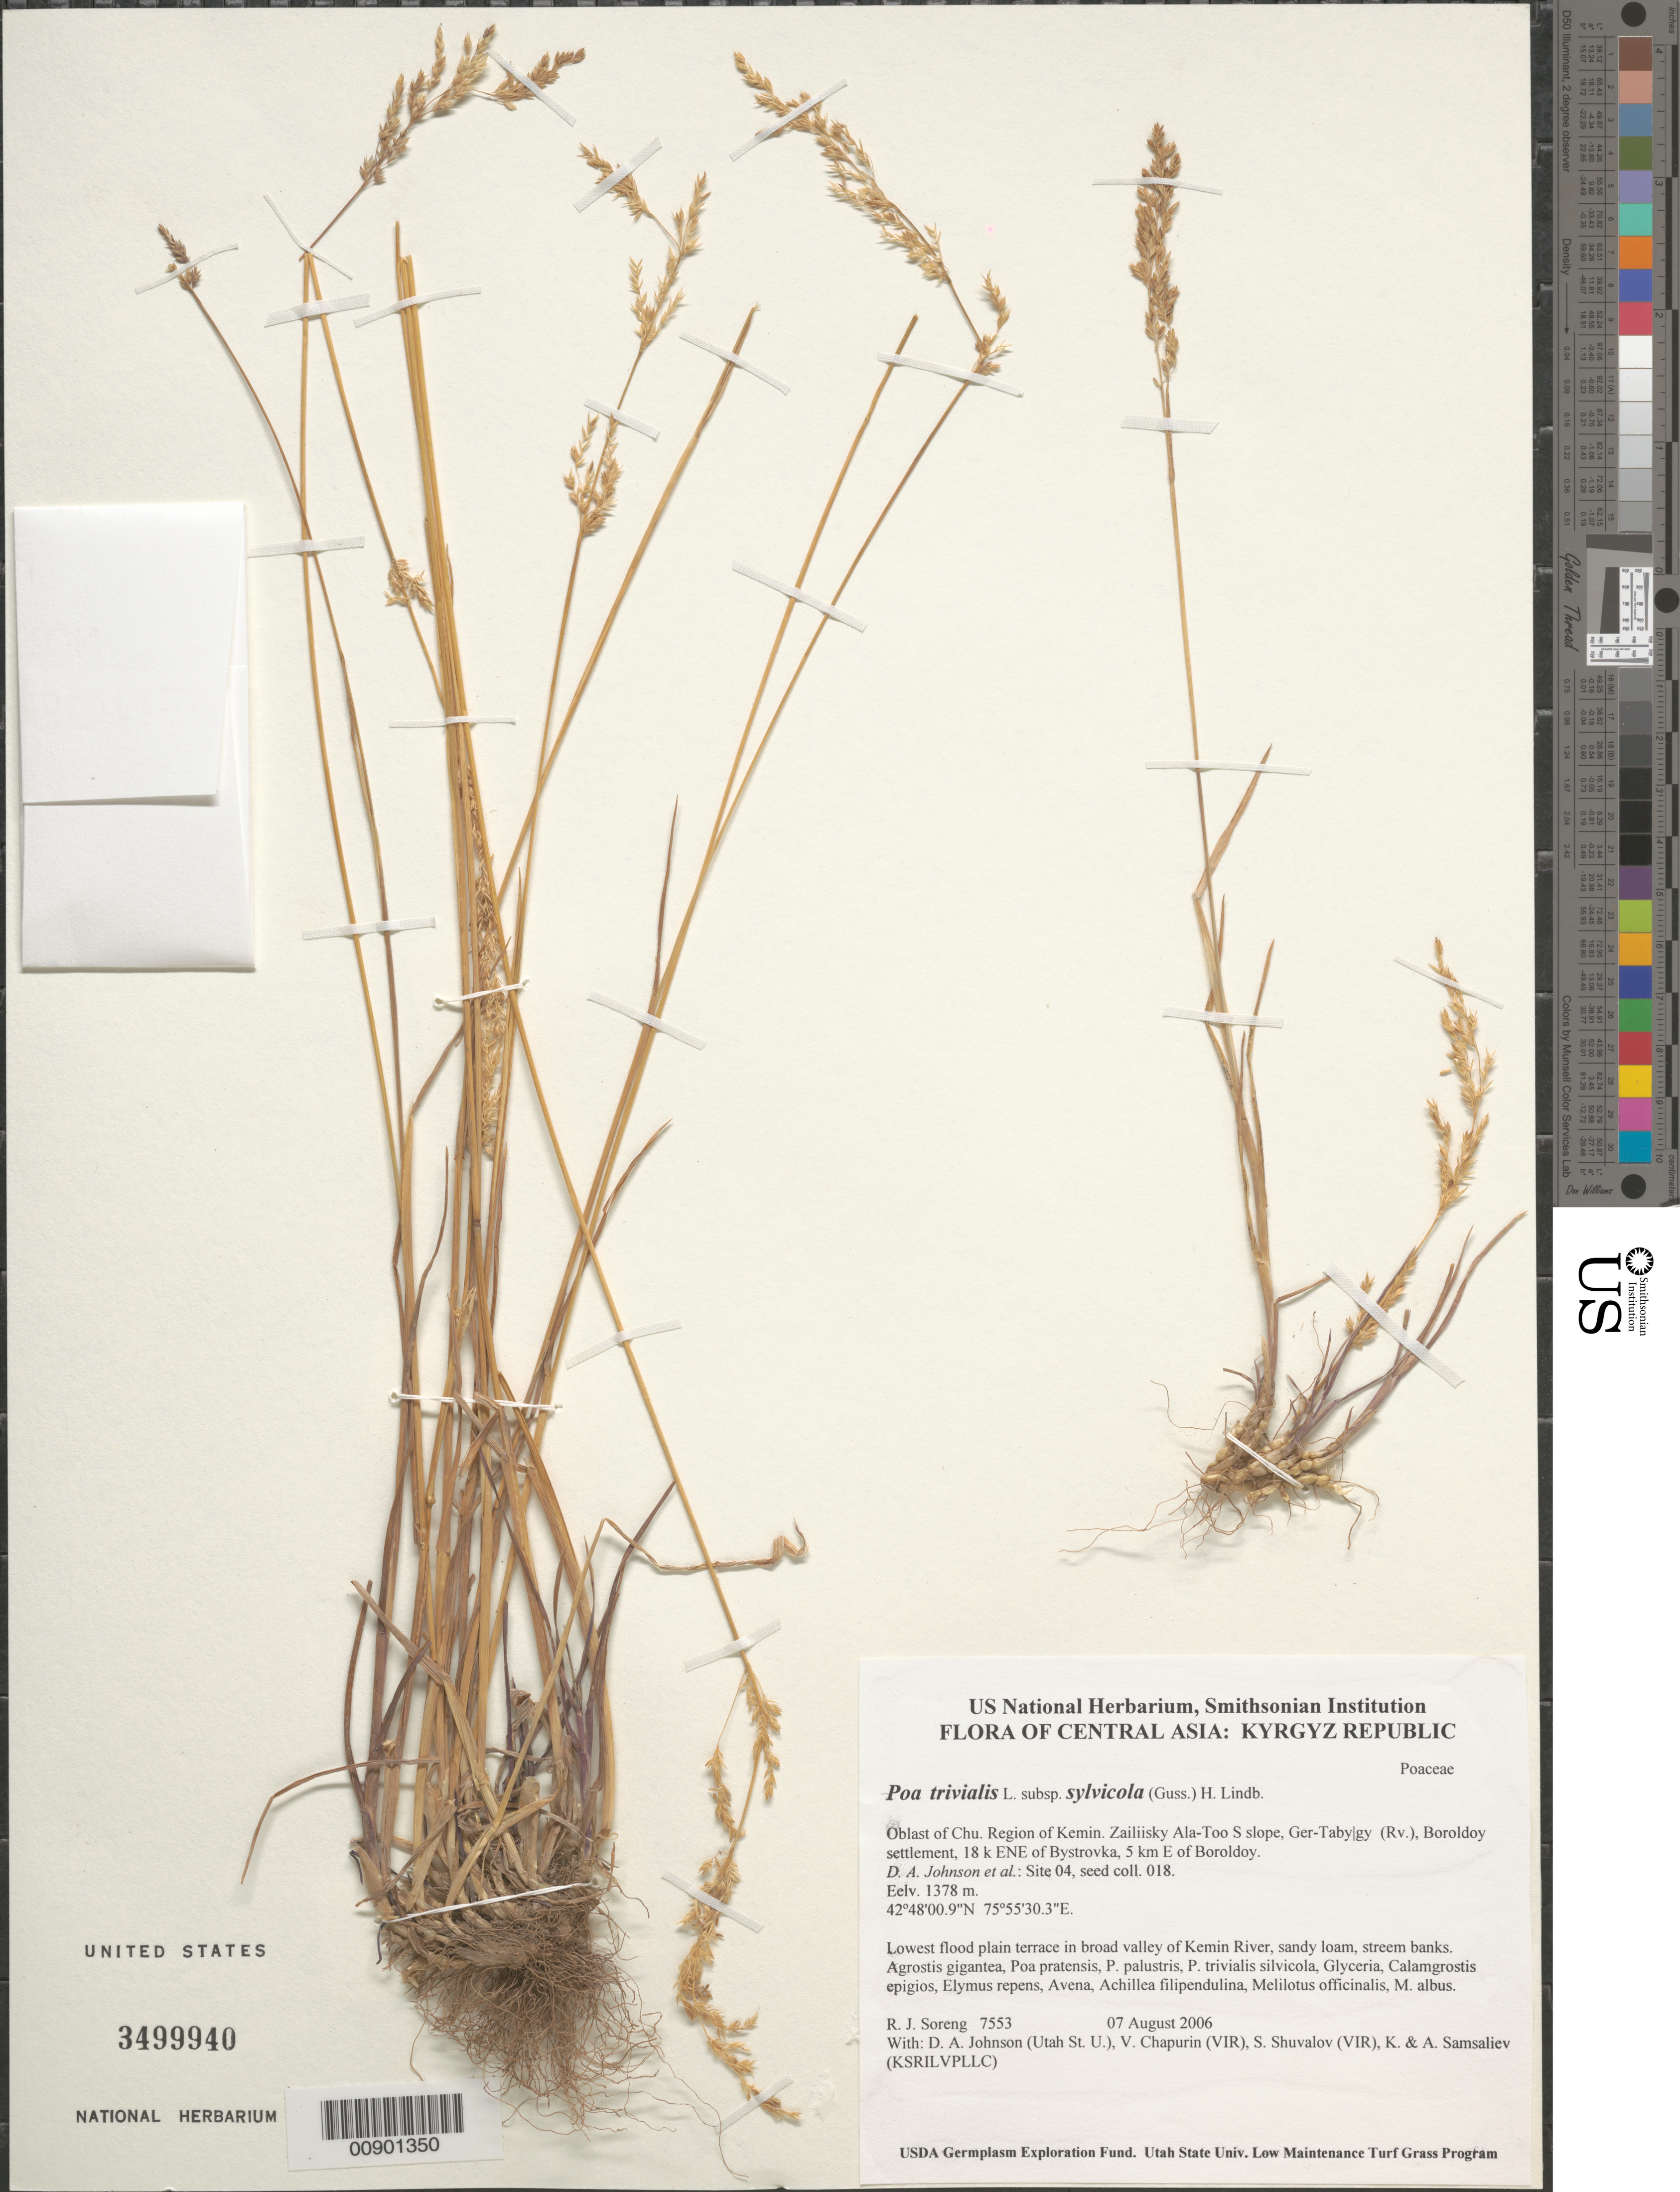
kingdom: Plantae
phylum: Tracheophyta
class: Liliopsida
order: Poales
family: Poaceae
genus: Poa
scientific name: Poa trivialis subsp. sylvicola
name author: (Gussone) H. Lindb.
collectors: R. J. Soreng, D. Johnson, S. Shuvalov, V. Chapurin, K. Samsaliev & A. Samsaliev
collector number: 7553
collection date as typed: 07 Aug 2006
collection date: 2006-08-07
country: Kyrgyzstan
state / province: Chu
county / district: Kemin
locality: Zailiisky Ala-Too S slope, Ger-Taby|gy (Rv.), Boroldoy settlement, 18 km ENE of Bystrovka, 5 km E of Boroldoy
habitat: Lowest flood plain terrace in broad valley of Kemin River, sandy loam, streem banks.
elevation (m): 1378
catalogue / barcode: US 3499940